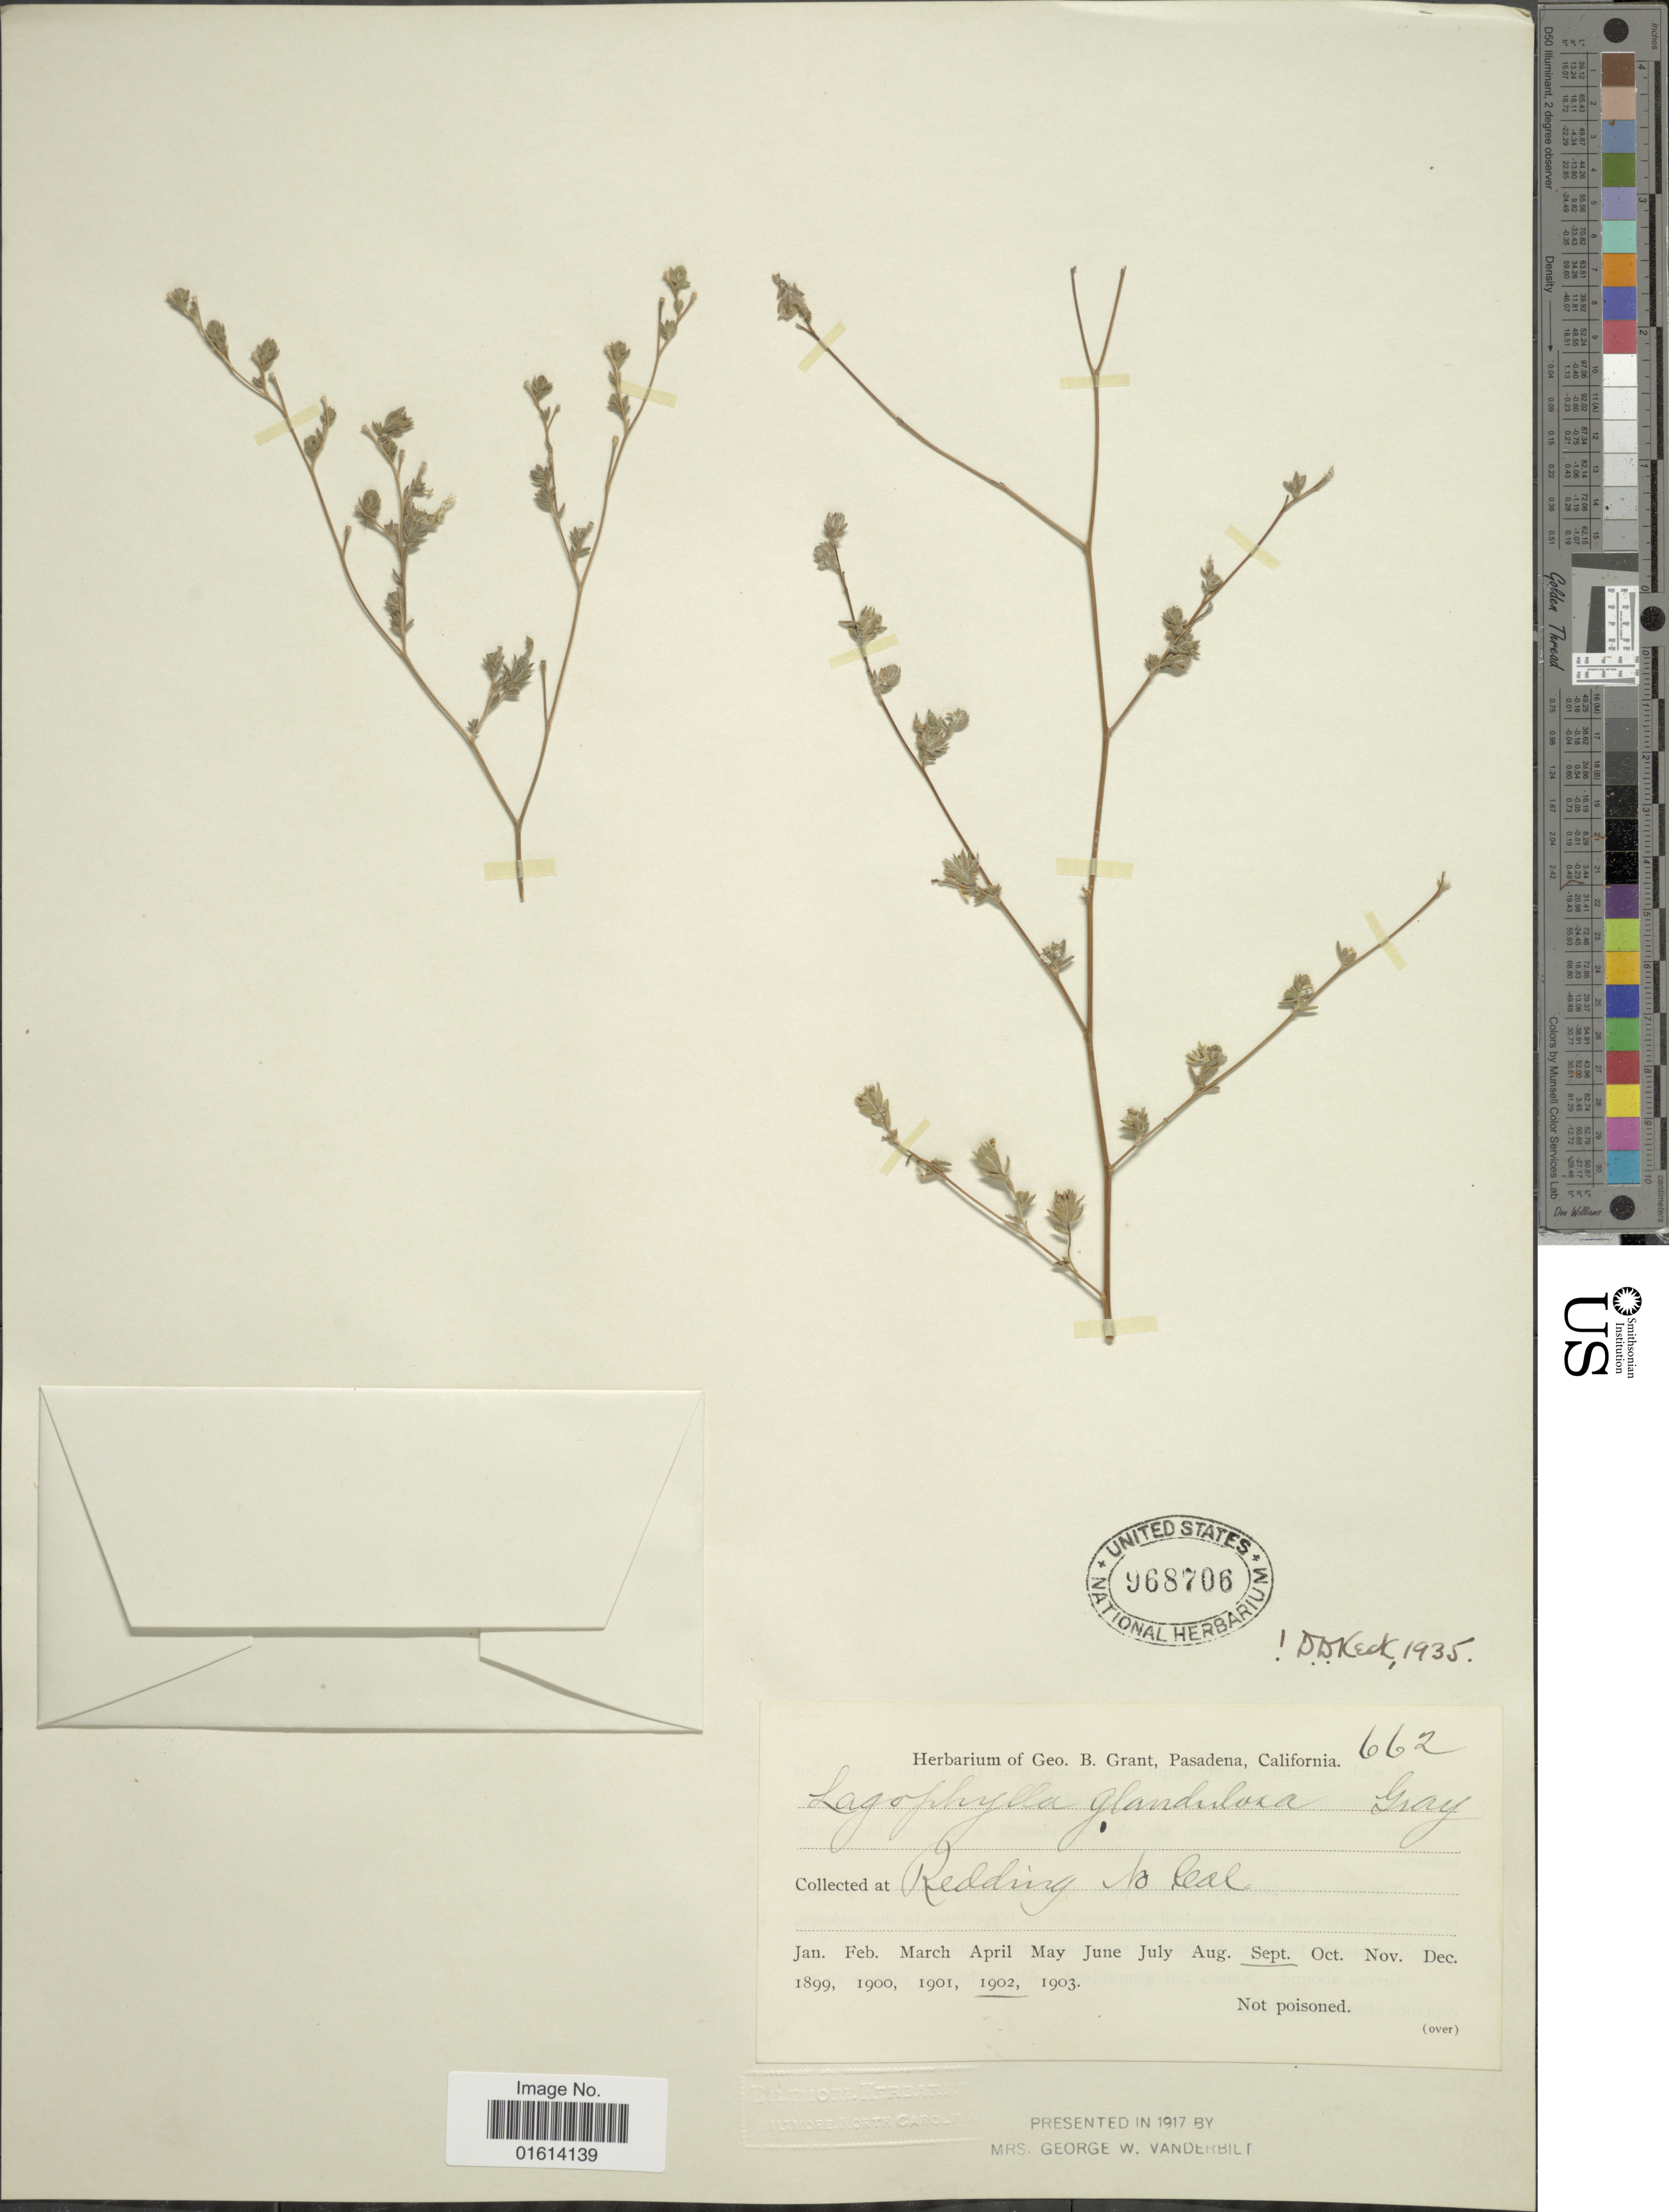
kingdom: Plantae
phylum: Tracheophyta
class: Magnoliopsida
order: Asterales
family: Asteraceae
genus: Lagophylla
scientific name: Lagophylla glandulosa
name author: A. Gray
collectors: ex herb. G. B. Grant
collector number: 662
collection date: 1902-09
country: United States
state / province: California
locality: Redding No.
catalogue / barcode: US 968706